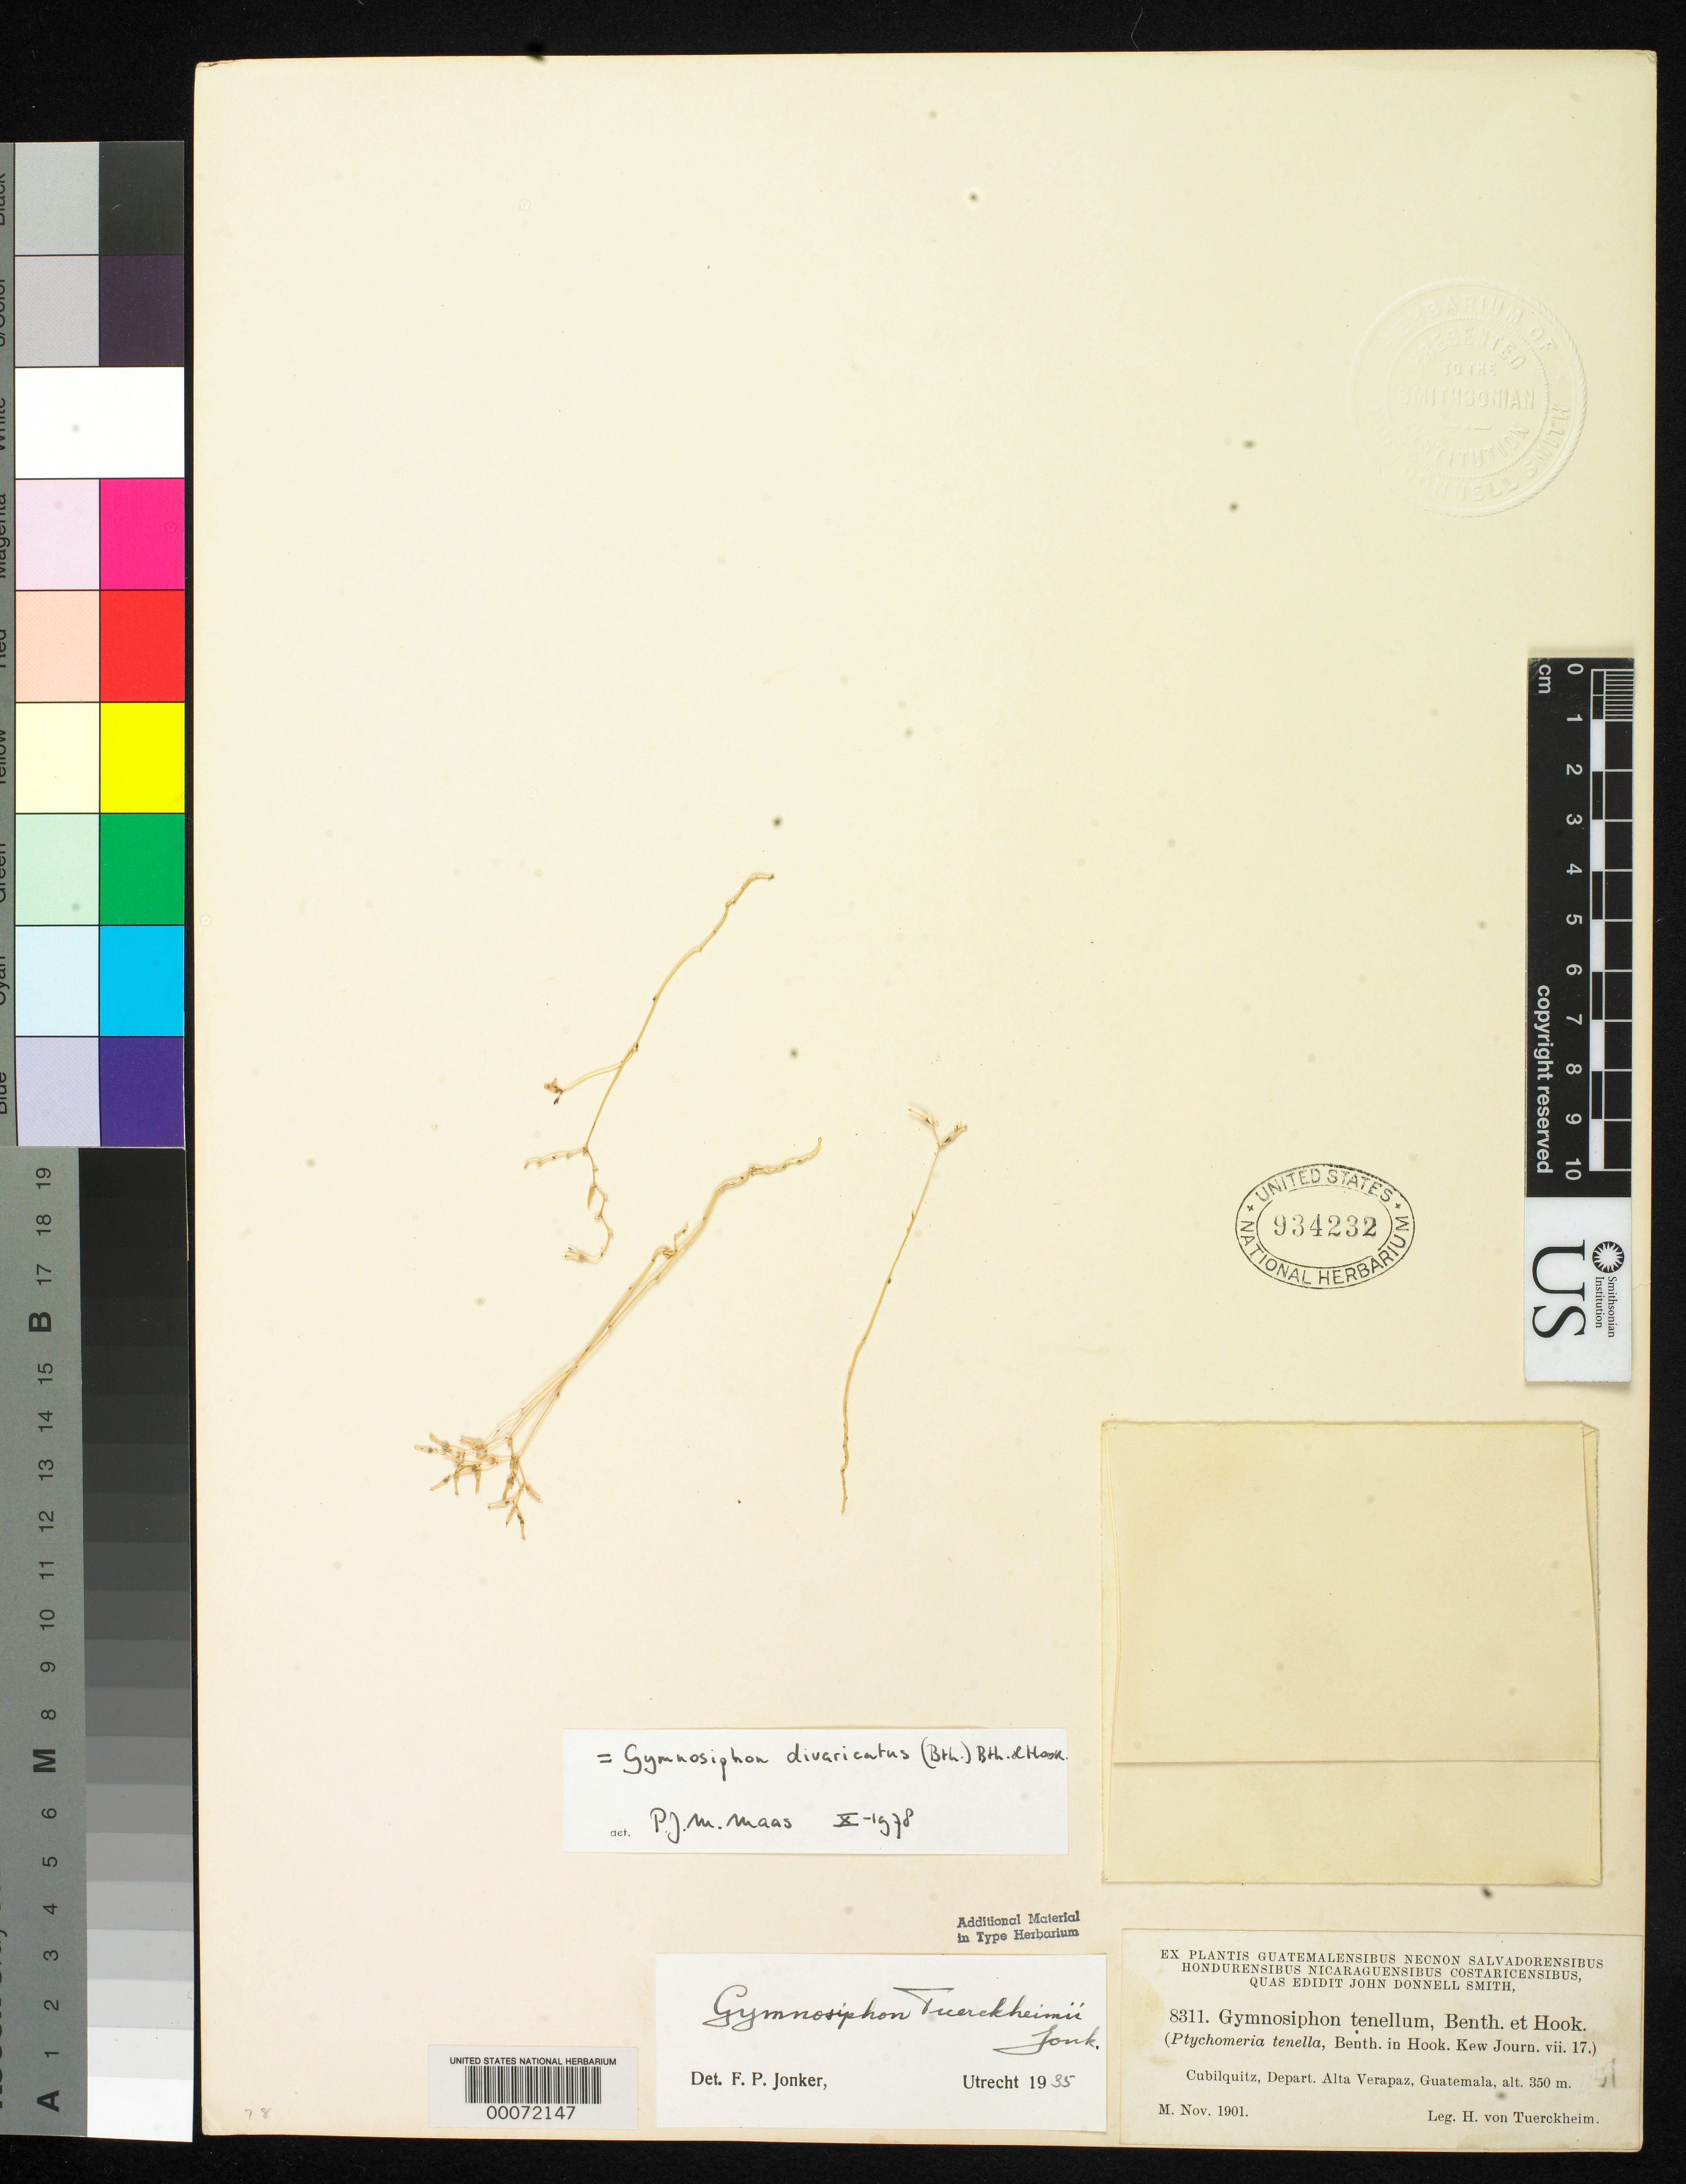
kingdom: Plantae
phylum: Tracheophyta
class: Liliopsida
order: Dioscoreales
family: Burmanniaceae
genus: Gymnosiphon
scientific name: Gymnosiphon tuerckheimii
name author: Jonker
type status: Possible Isotype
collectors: H. von Türckheim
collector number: II 475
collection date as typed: Nov 1901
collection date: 1901-11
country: Guatemala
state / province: Alta Verapaz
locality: Cubilquitz.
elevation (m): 350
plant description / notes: Specimen ex John Donnell Smith herbarium; Tuerckheim II 475 = Tuerckheim [Donn. Sm.] 8311. Tuerckheim's original label (see USNH 576524) gives collection date as Oct. 1903; Donnell Smith's re-numbered & re-labeled sheets "Nov. 1901".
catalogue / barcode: US 934232